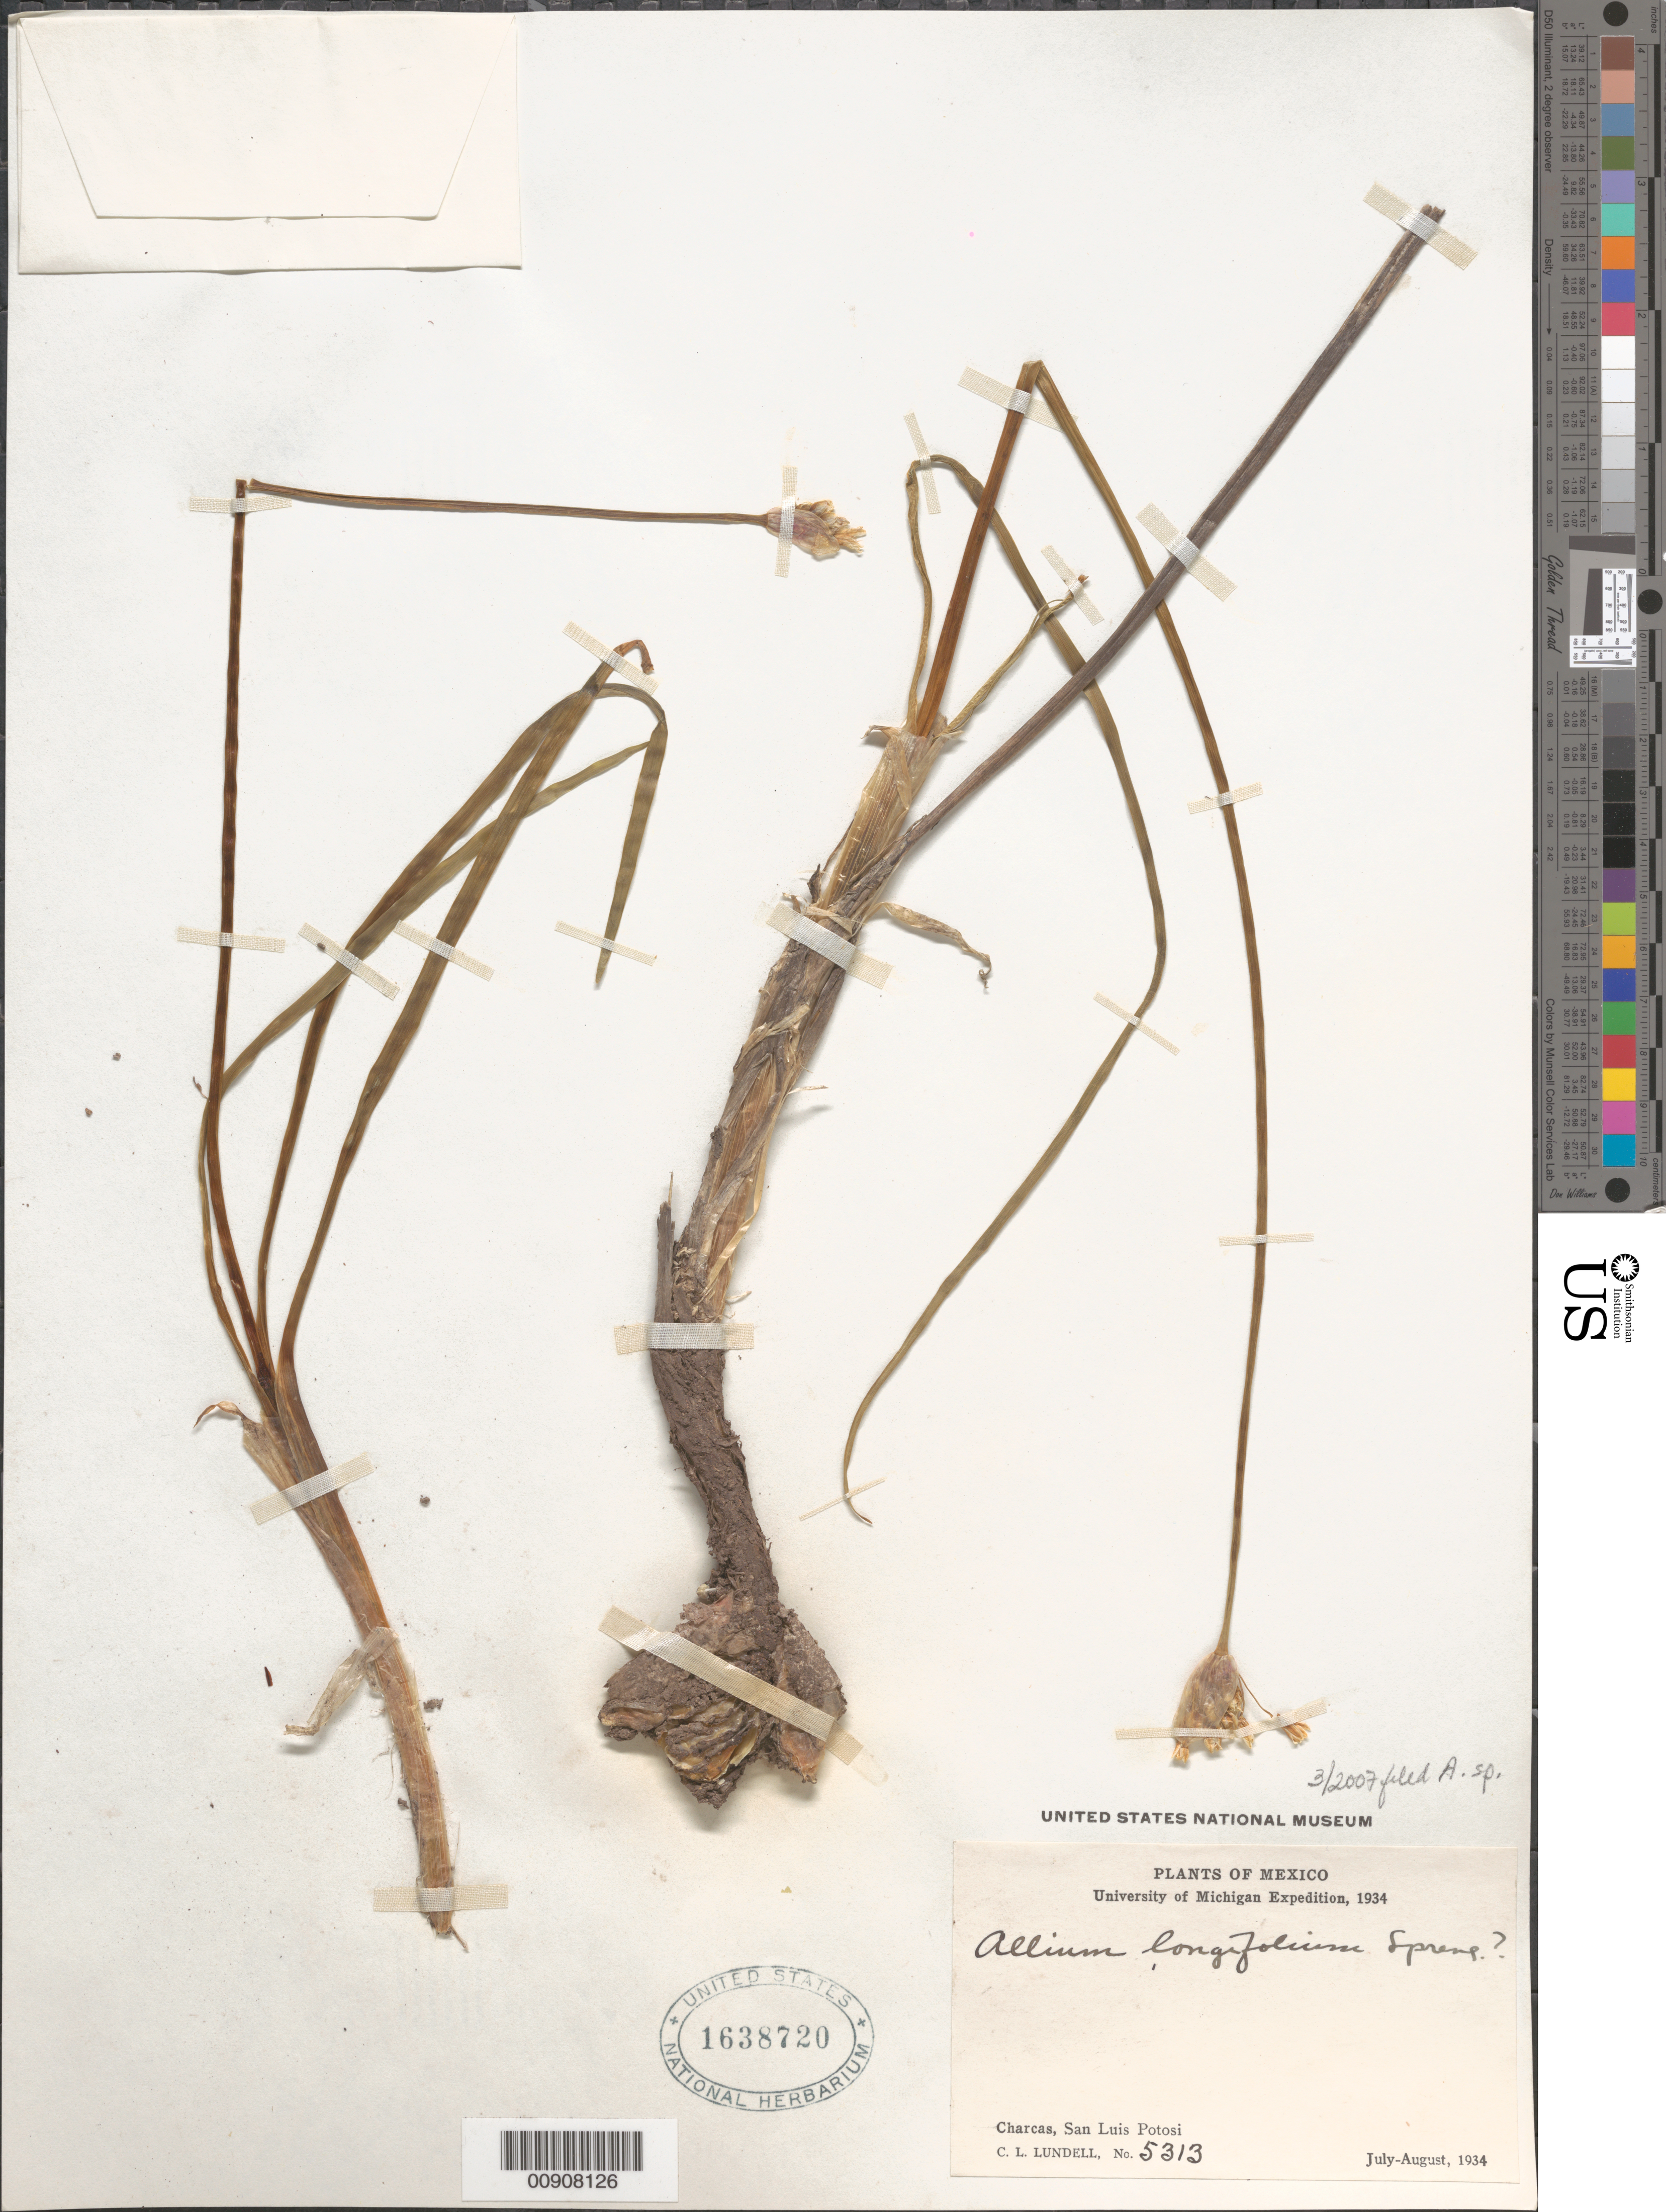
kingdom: Plantae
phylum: Tracheophyta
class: Liliopsida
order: Asparagales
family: Amaryllidaceae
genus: Allium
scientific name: Allium sp.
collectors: C. L. Lundell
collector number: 5313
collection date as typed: Jul 1934 to -- Aug 1934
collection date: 1934-07/1934-08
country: Mexico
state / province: San Luis Potosí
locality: Charcas, San Luis Potosí.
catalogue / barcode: US 1638720